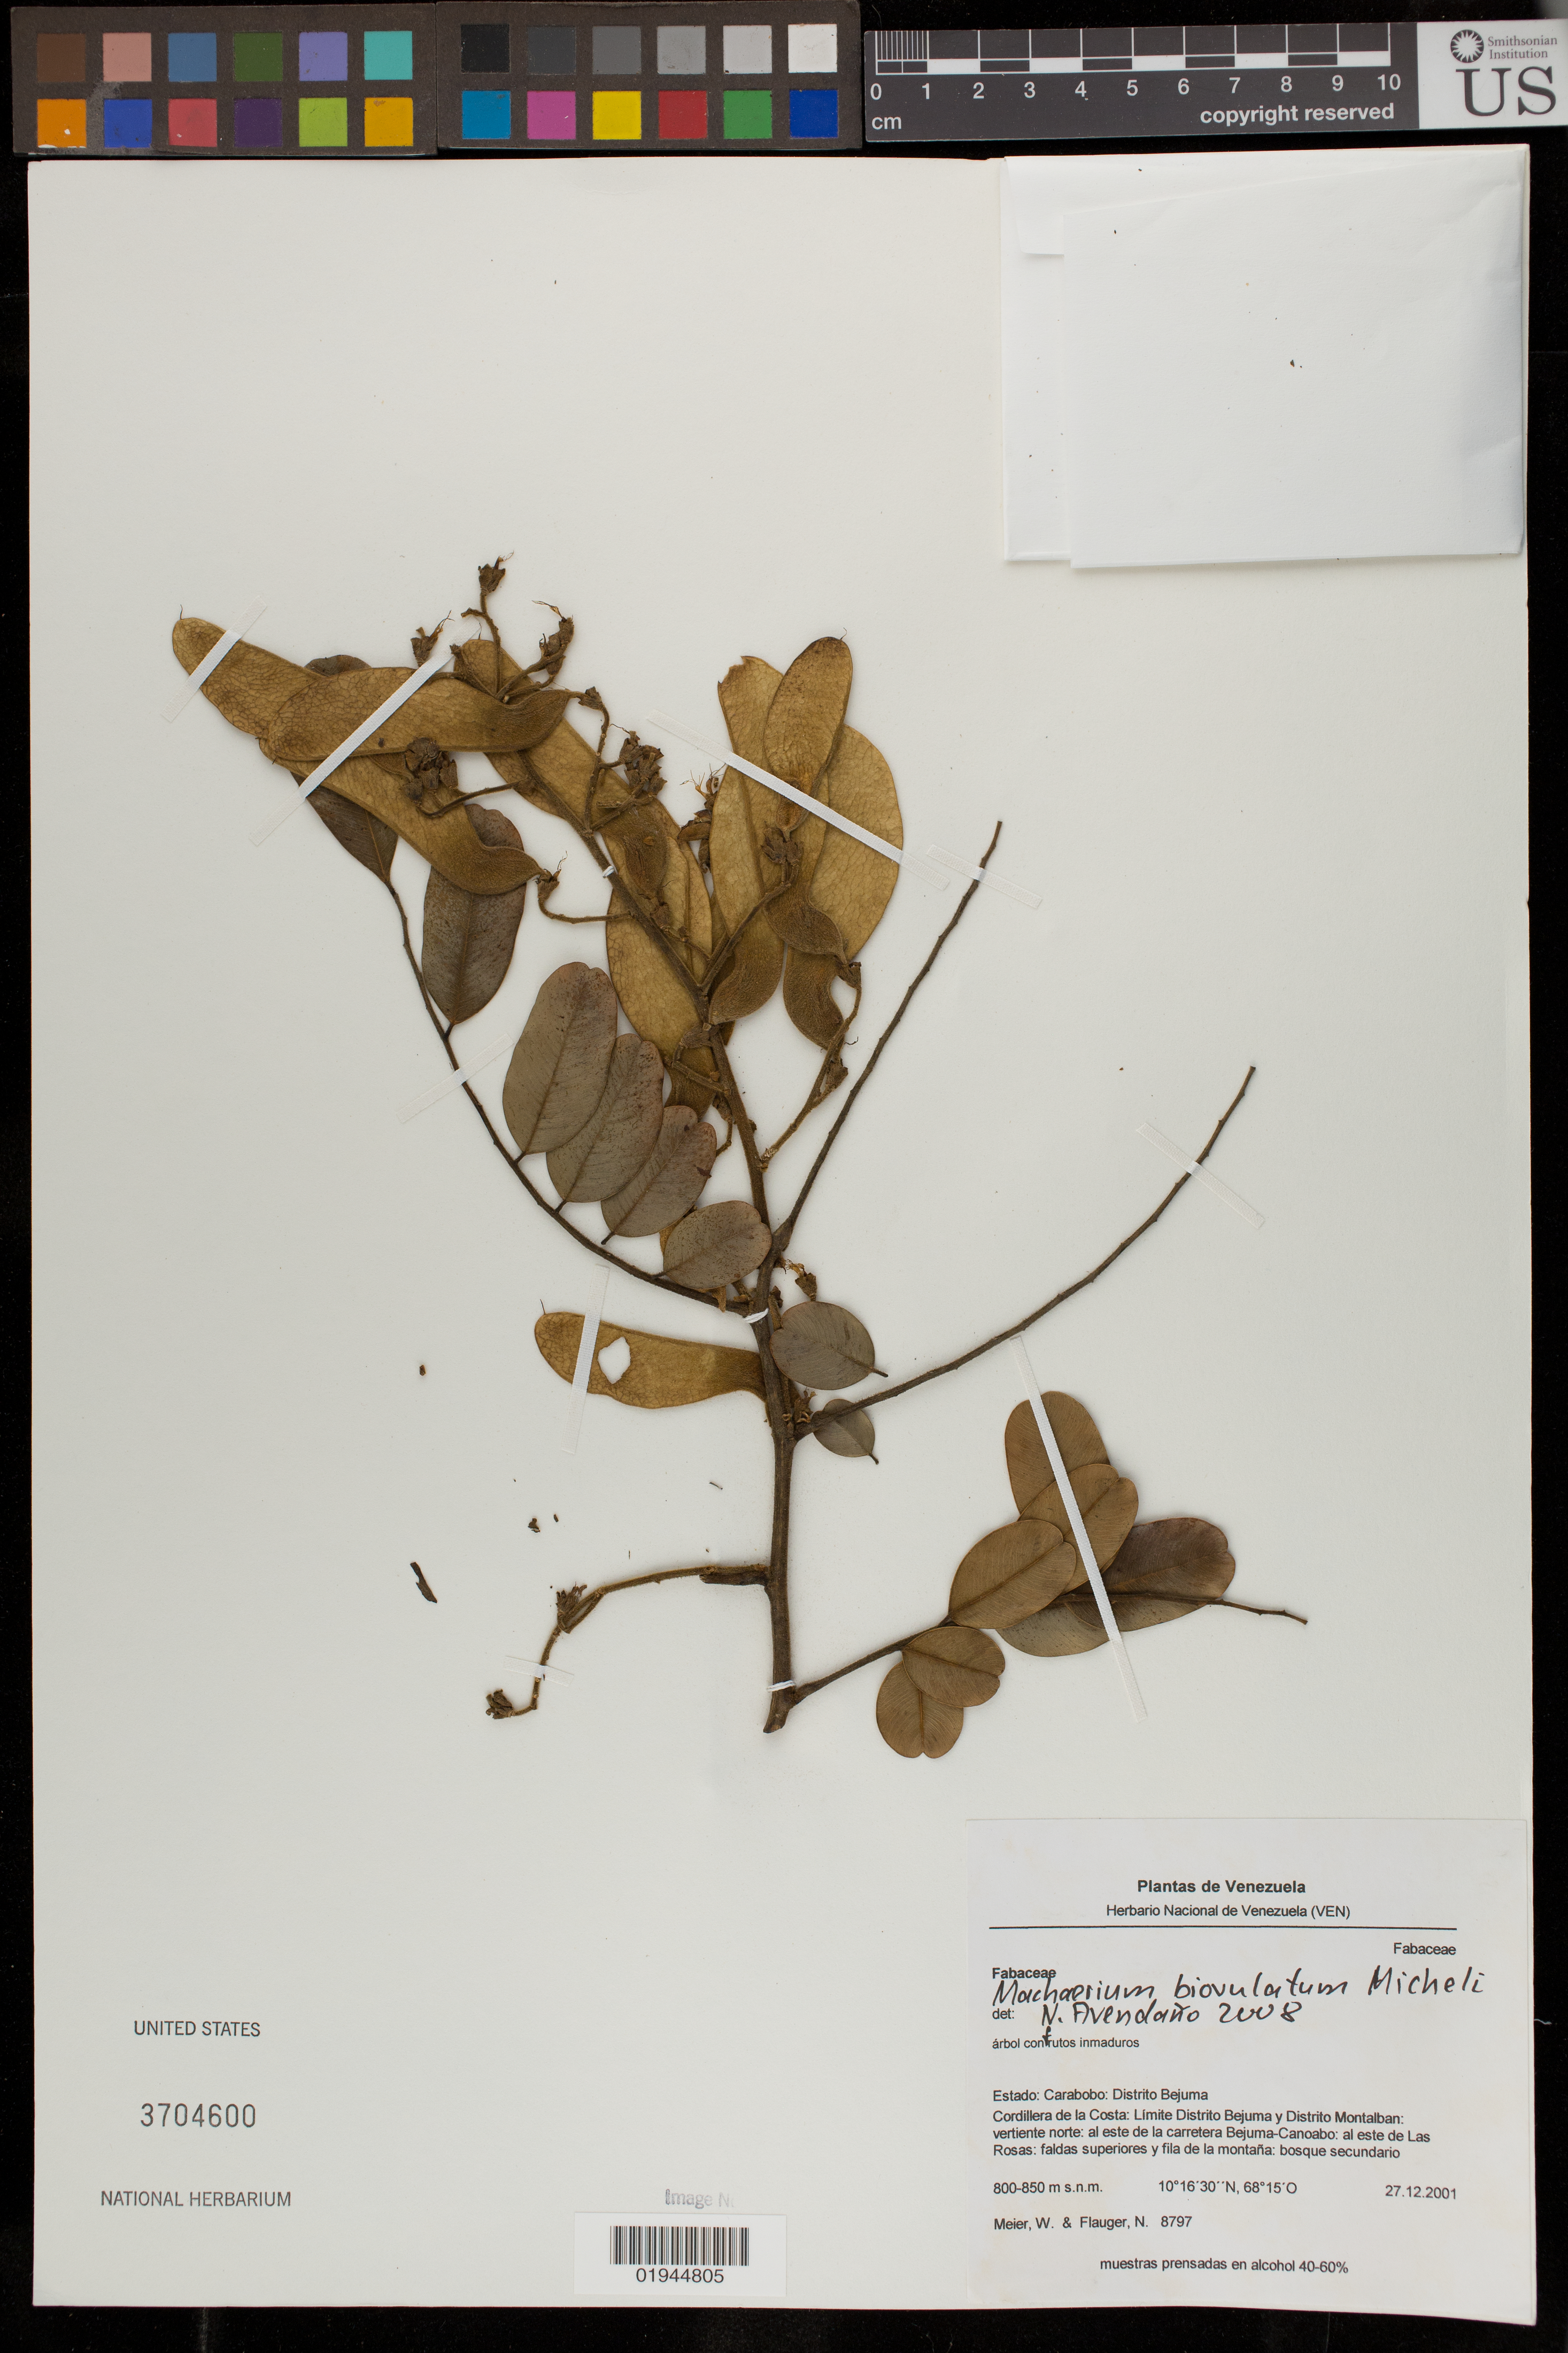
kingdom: Plantae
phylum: Tracheophyta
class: Magnoliopsida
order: Fabales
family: Fabaceae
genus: Machaerium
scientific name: Machaerium biovulatum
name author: Micheli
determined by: Avendaño, N.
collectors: W. Meier & N. Flauger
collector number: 8797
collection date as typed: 27 Dec 2001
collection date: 2001-12-27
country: Venezuela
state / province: Carabobo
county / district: Bejuma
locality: Cordillera de la Costa, Limite Distrito Bejuma y Distrito Montalban, vertiente norte, al este de la carretera Bejuma-Canoabo, al este de Las Rosas.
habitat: faldas superiores y fila de la montana, bosque secundario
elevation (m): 800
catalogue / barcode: US 3704600